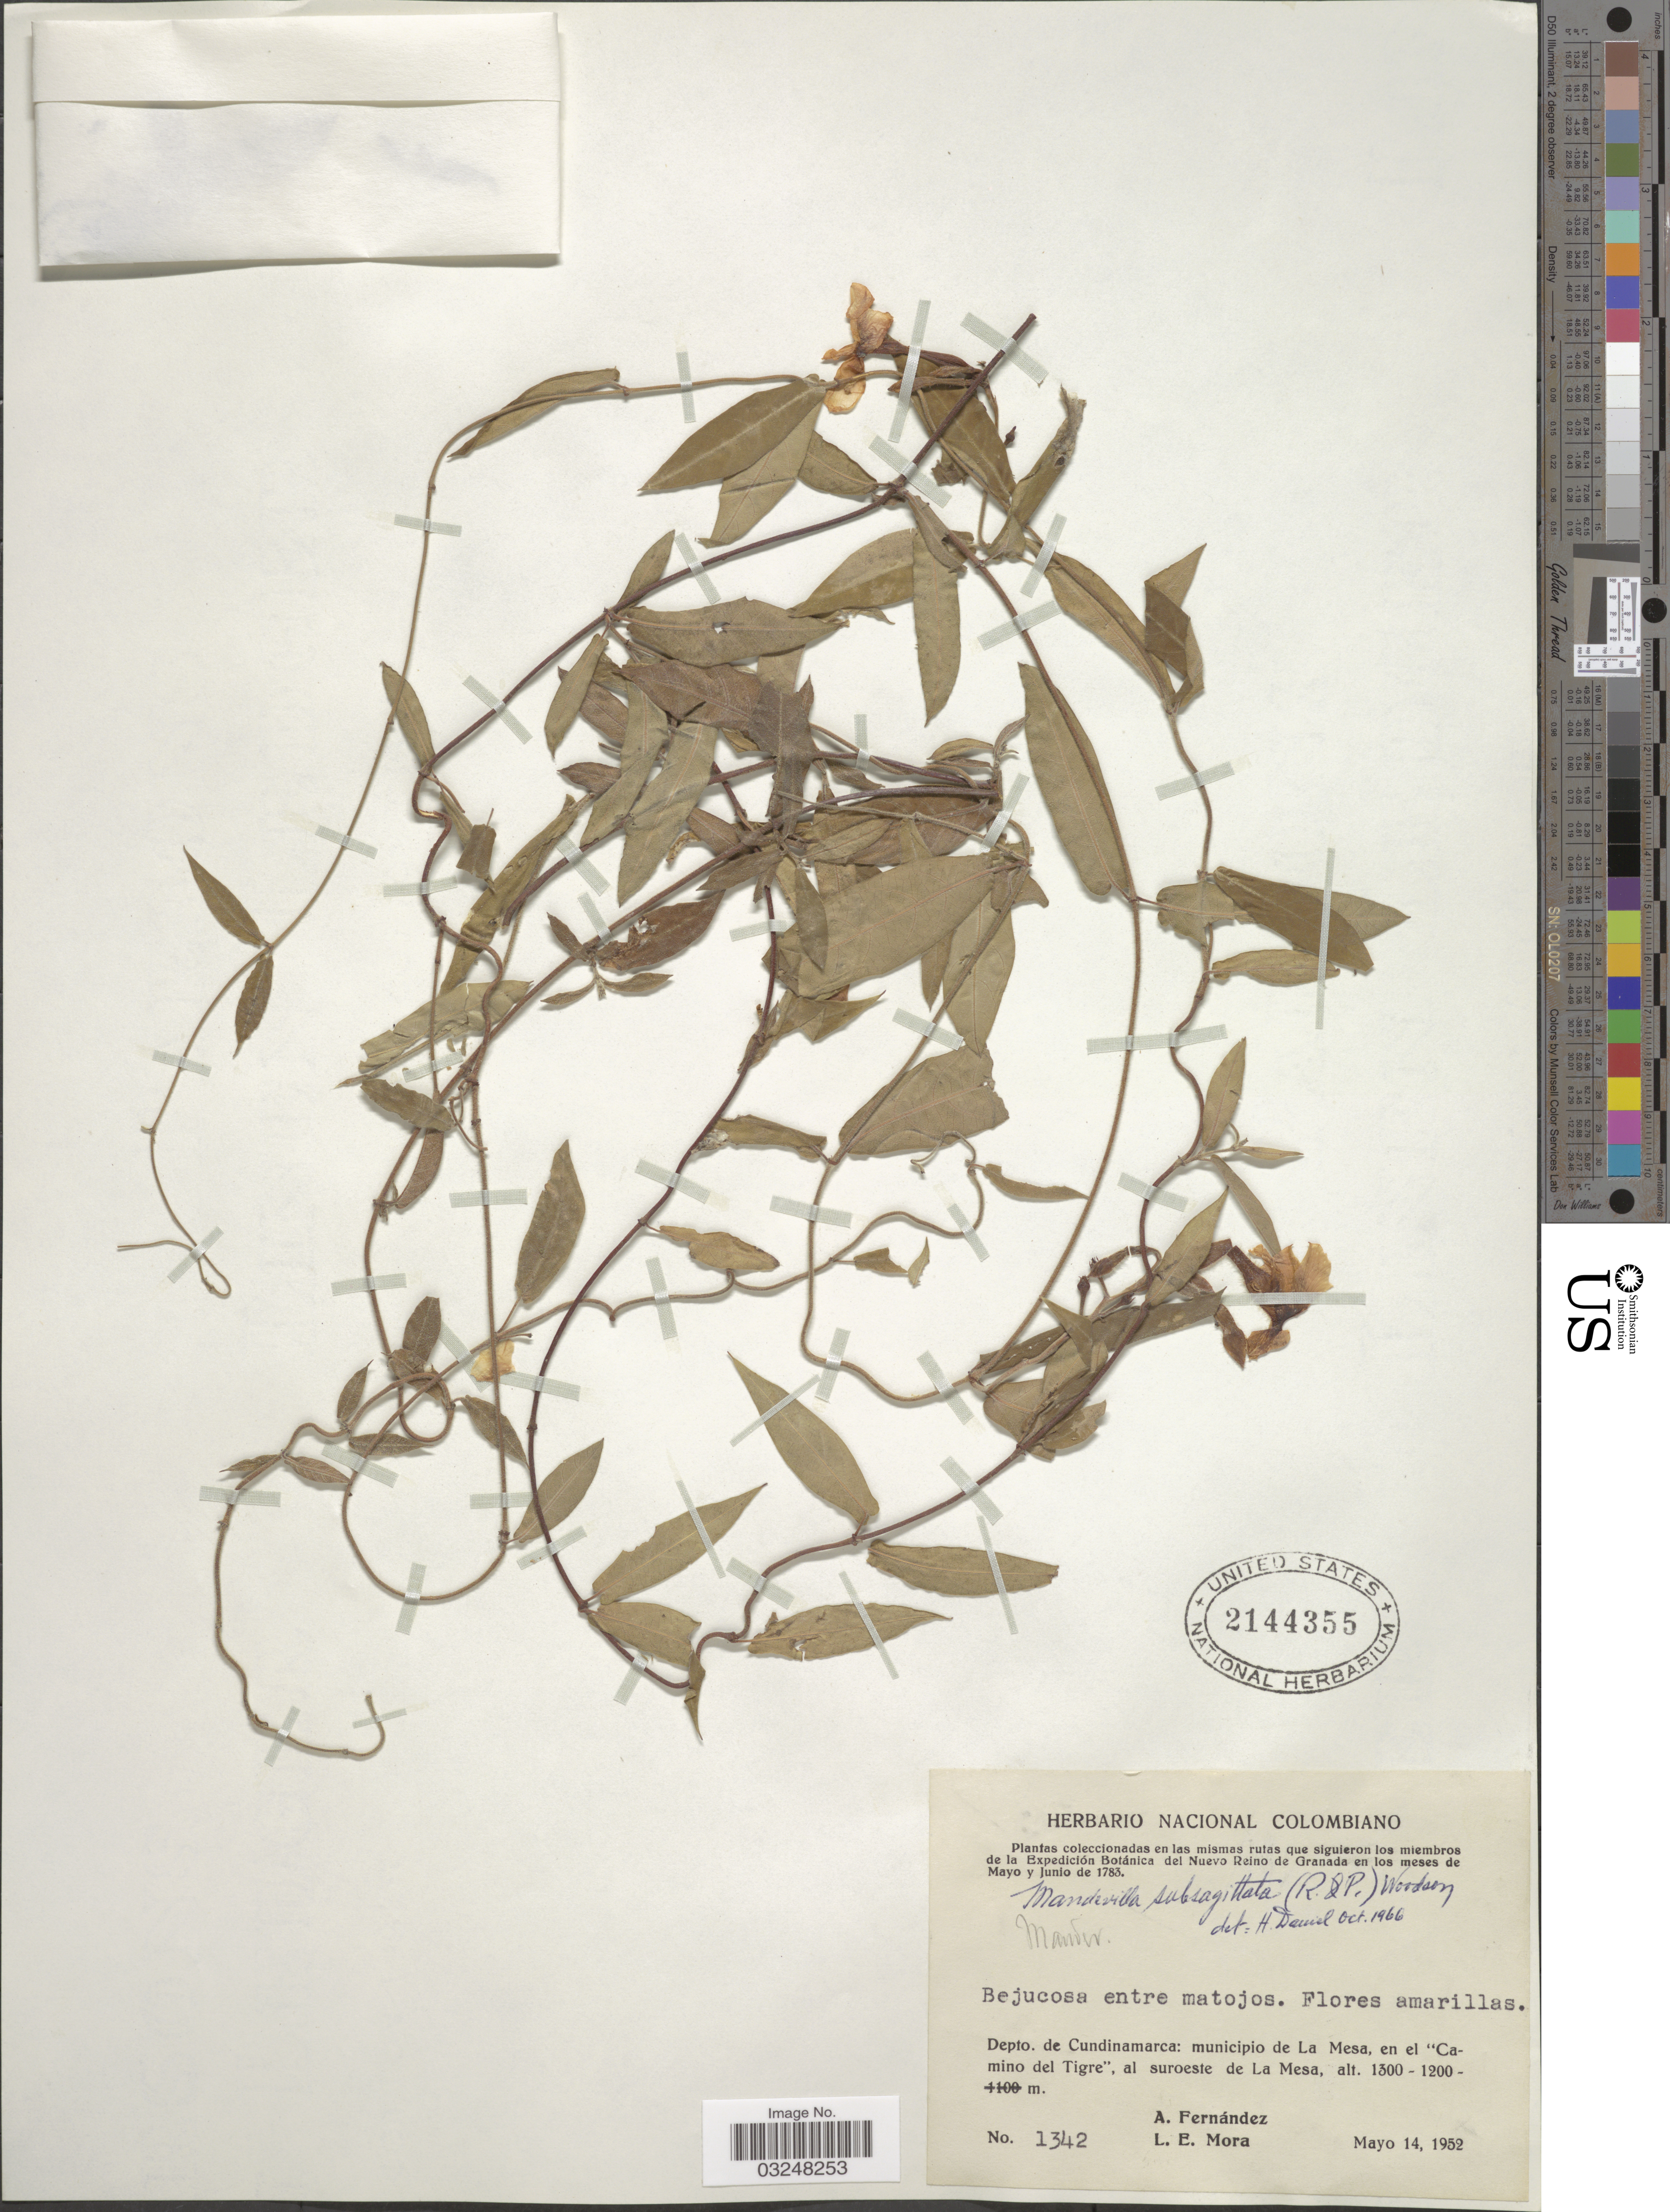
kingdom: Plantae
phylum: Tracheophyta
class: Magnoliopsida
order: Gentianales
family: Apocynaceae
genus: Mandevilla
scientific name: Mandevilla subsagittata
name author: (Ruiz & Pav.) Woodson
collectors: A. Fernández & L. Mora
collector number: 1342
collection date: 1952-05-14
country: Colombia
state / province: Cundinamarca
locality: Depto. de Cundinamarca: municipio de La Mesa, en el "Camino del Tigre", al suroeste de La Mesa.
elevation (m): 1200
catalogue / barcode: US 2144355